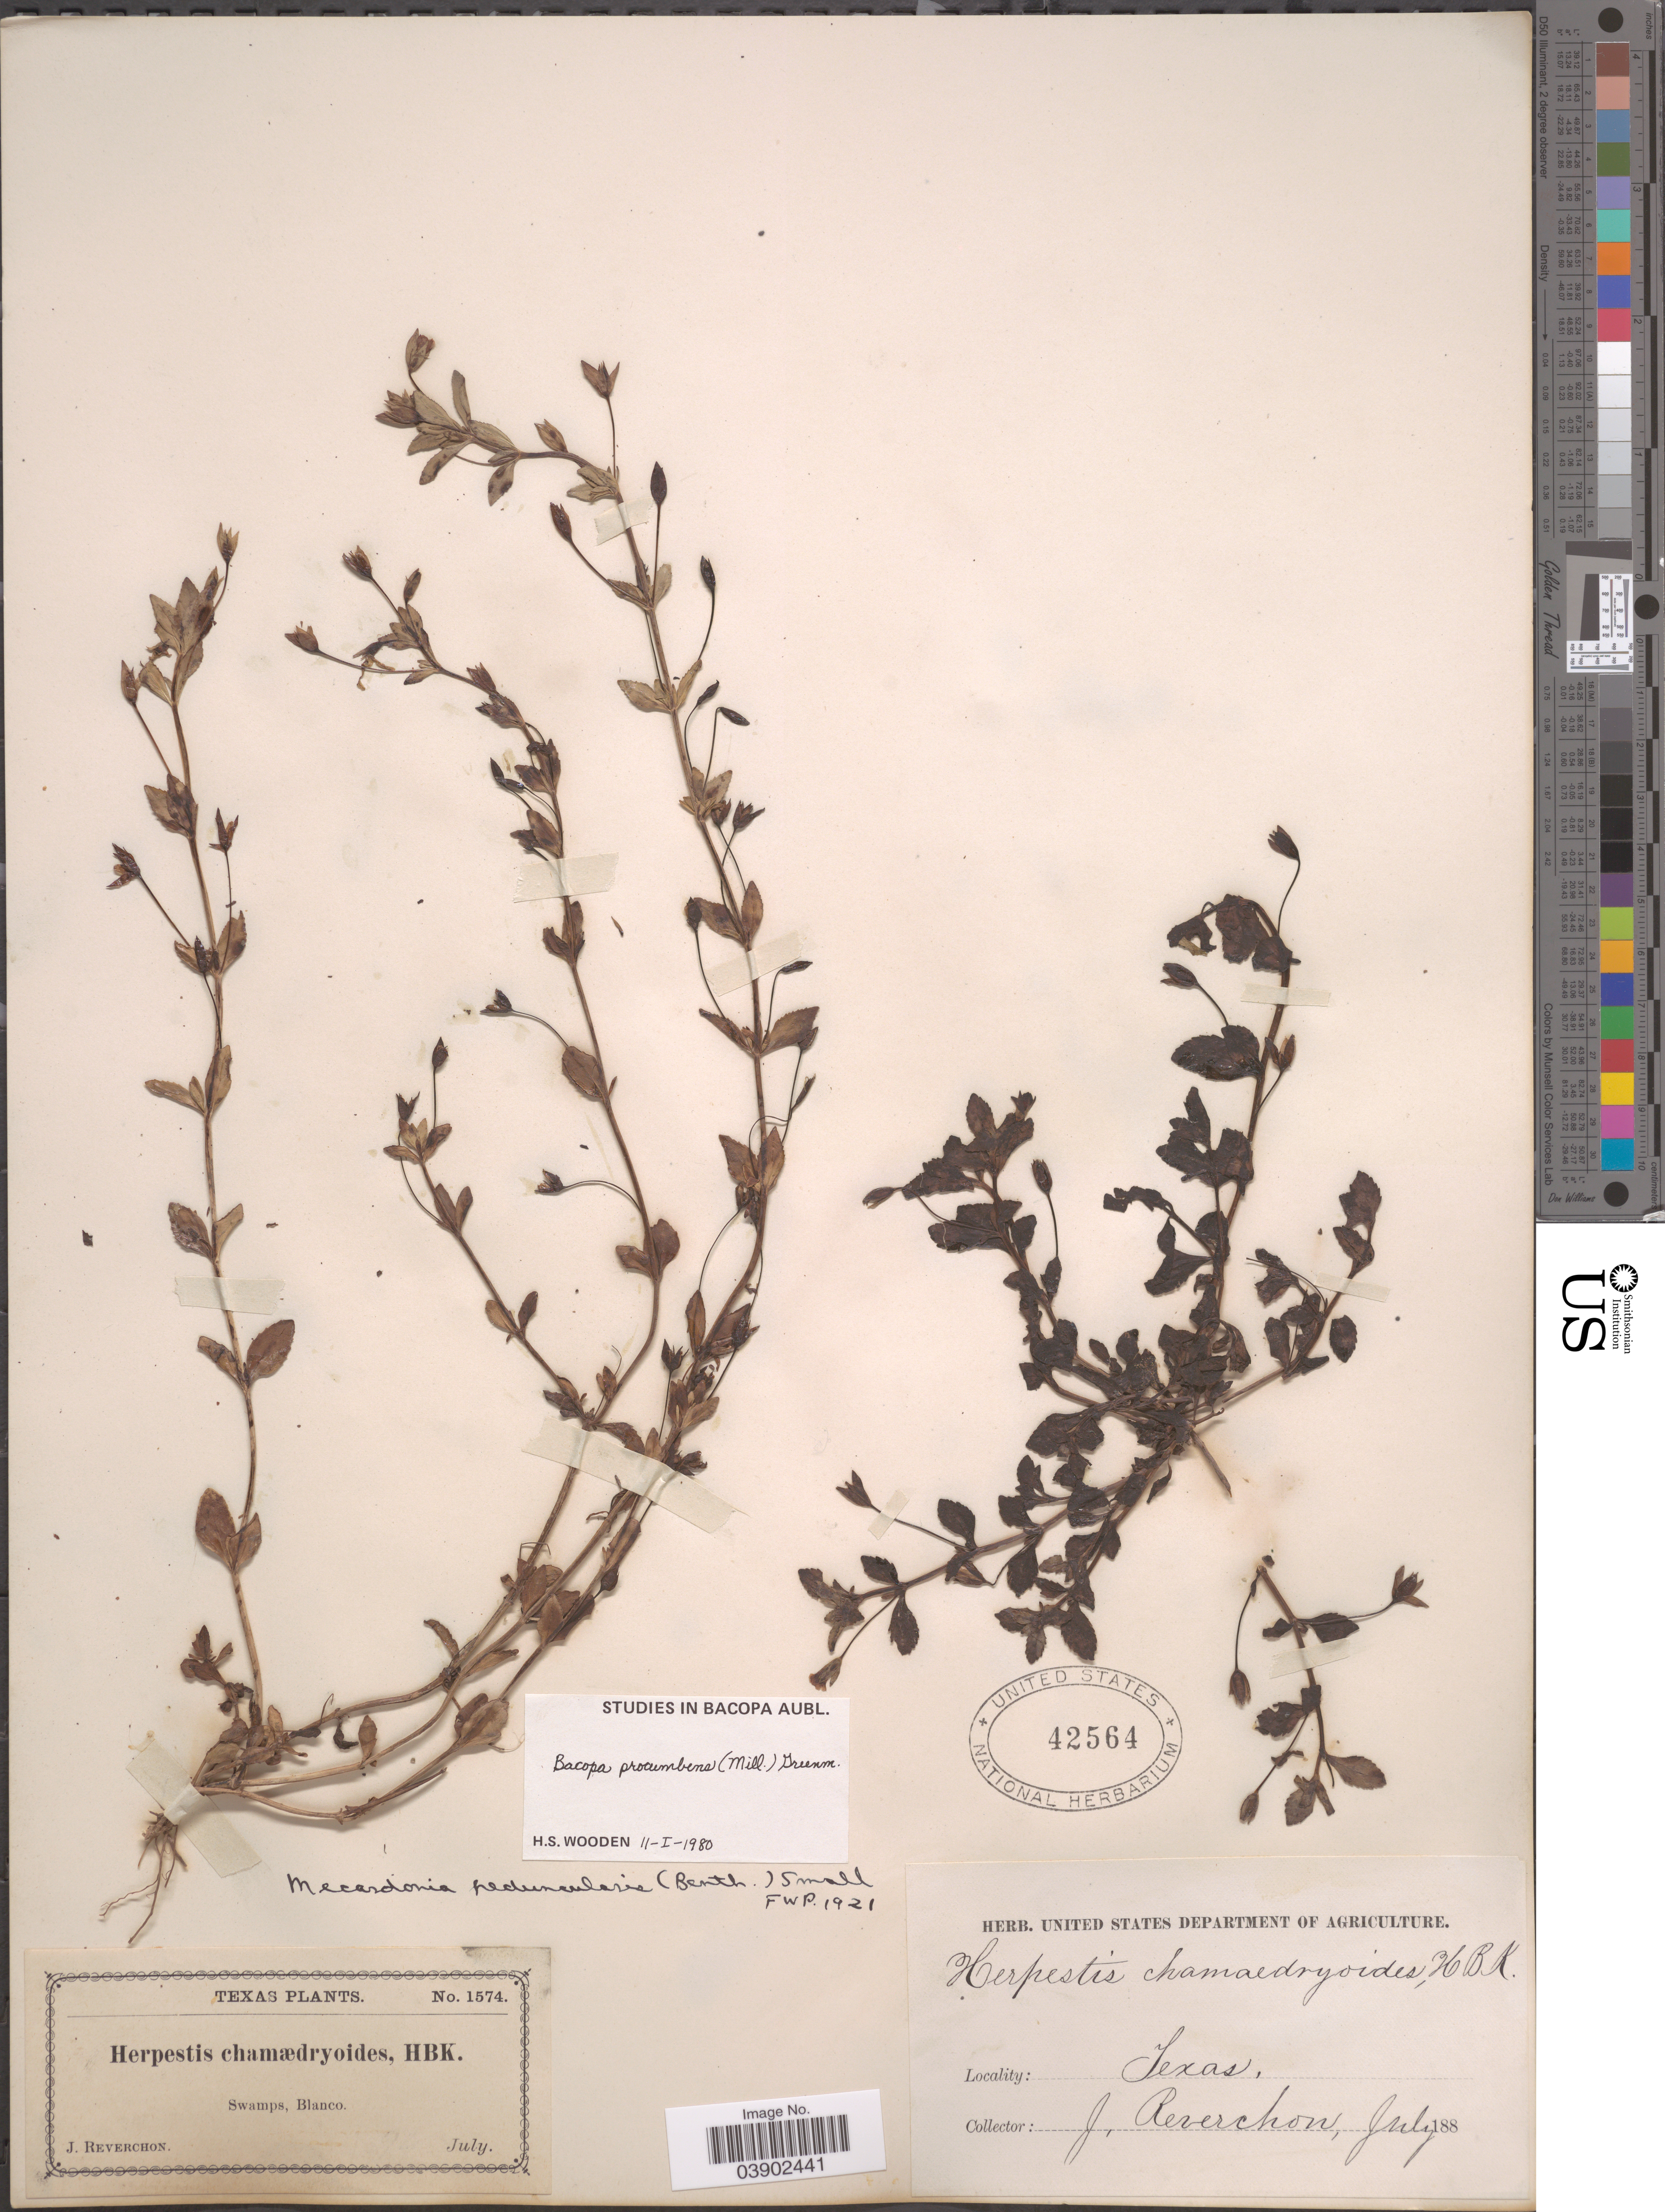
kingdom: Plantae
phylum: Tracheophyta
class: Magnoliopsida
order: Lamiales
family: Plantaginaceae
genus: Mecardonia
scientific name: Mecardonia procumbens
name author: (Mill.) Small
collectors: J. Reverchon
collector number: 1574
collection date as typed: July 188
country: United States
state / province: Texas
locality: Swamps, Blanco.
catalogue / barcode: US 42564